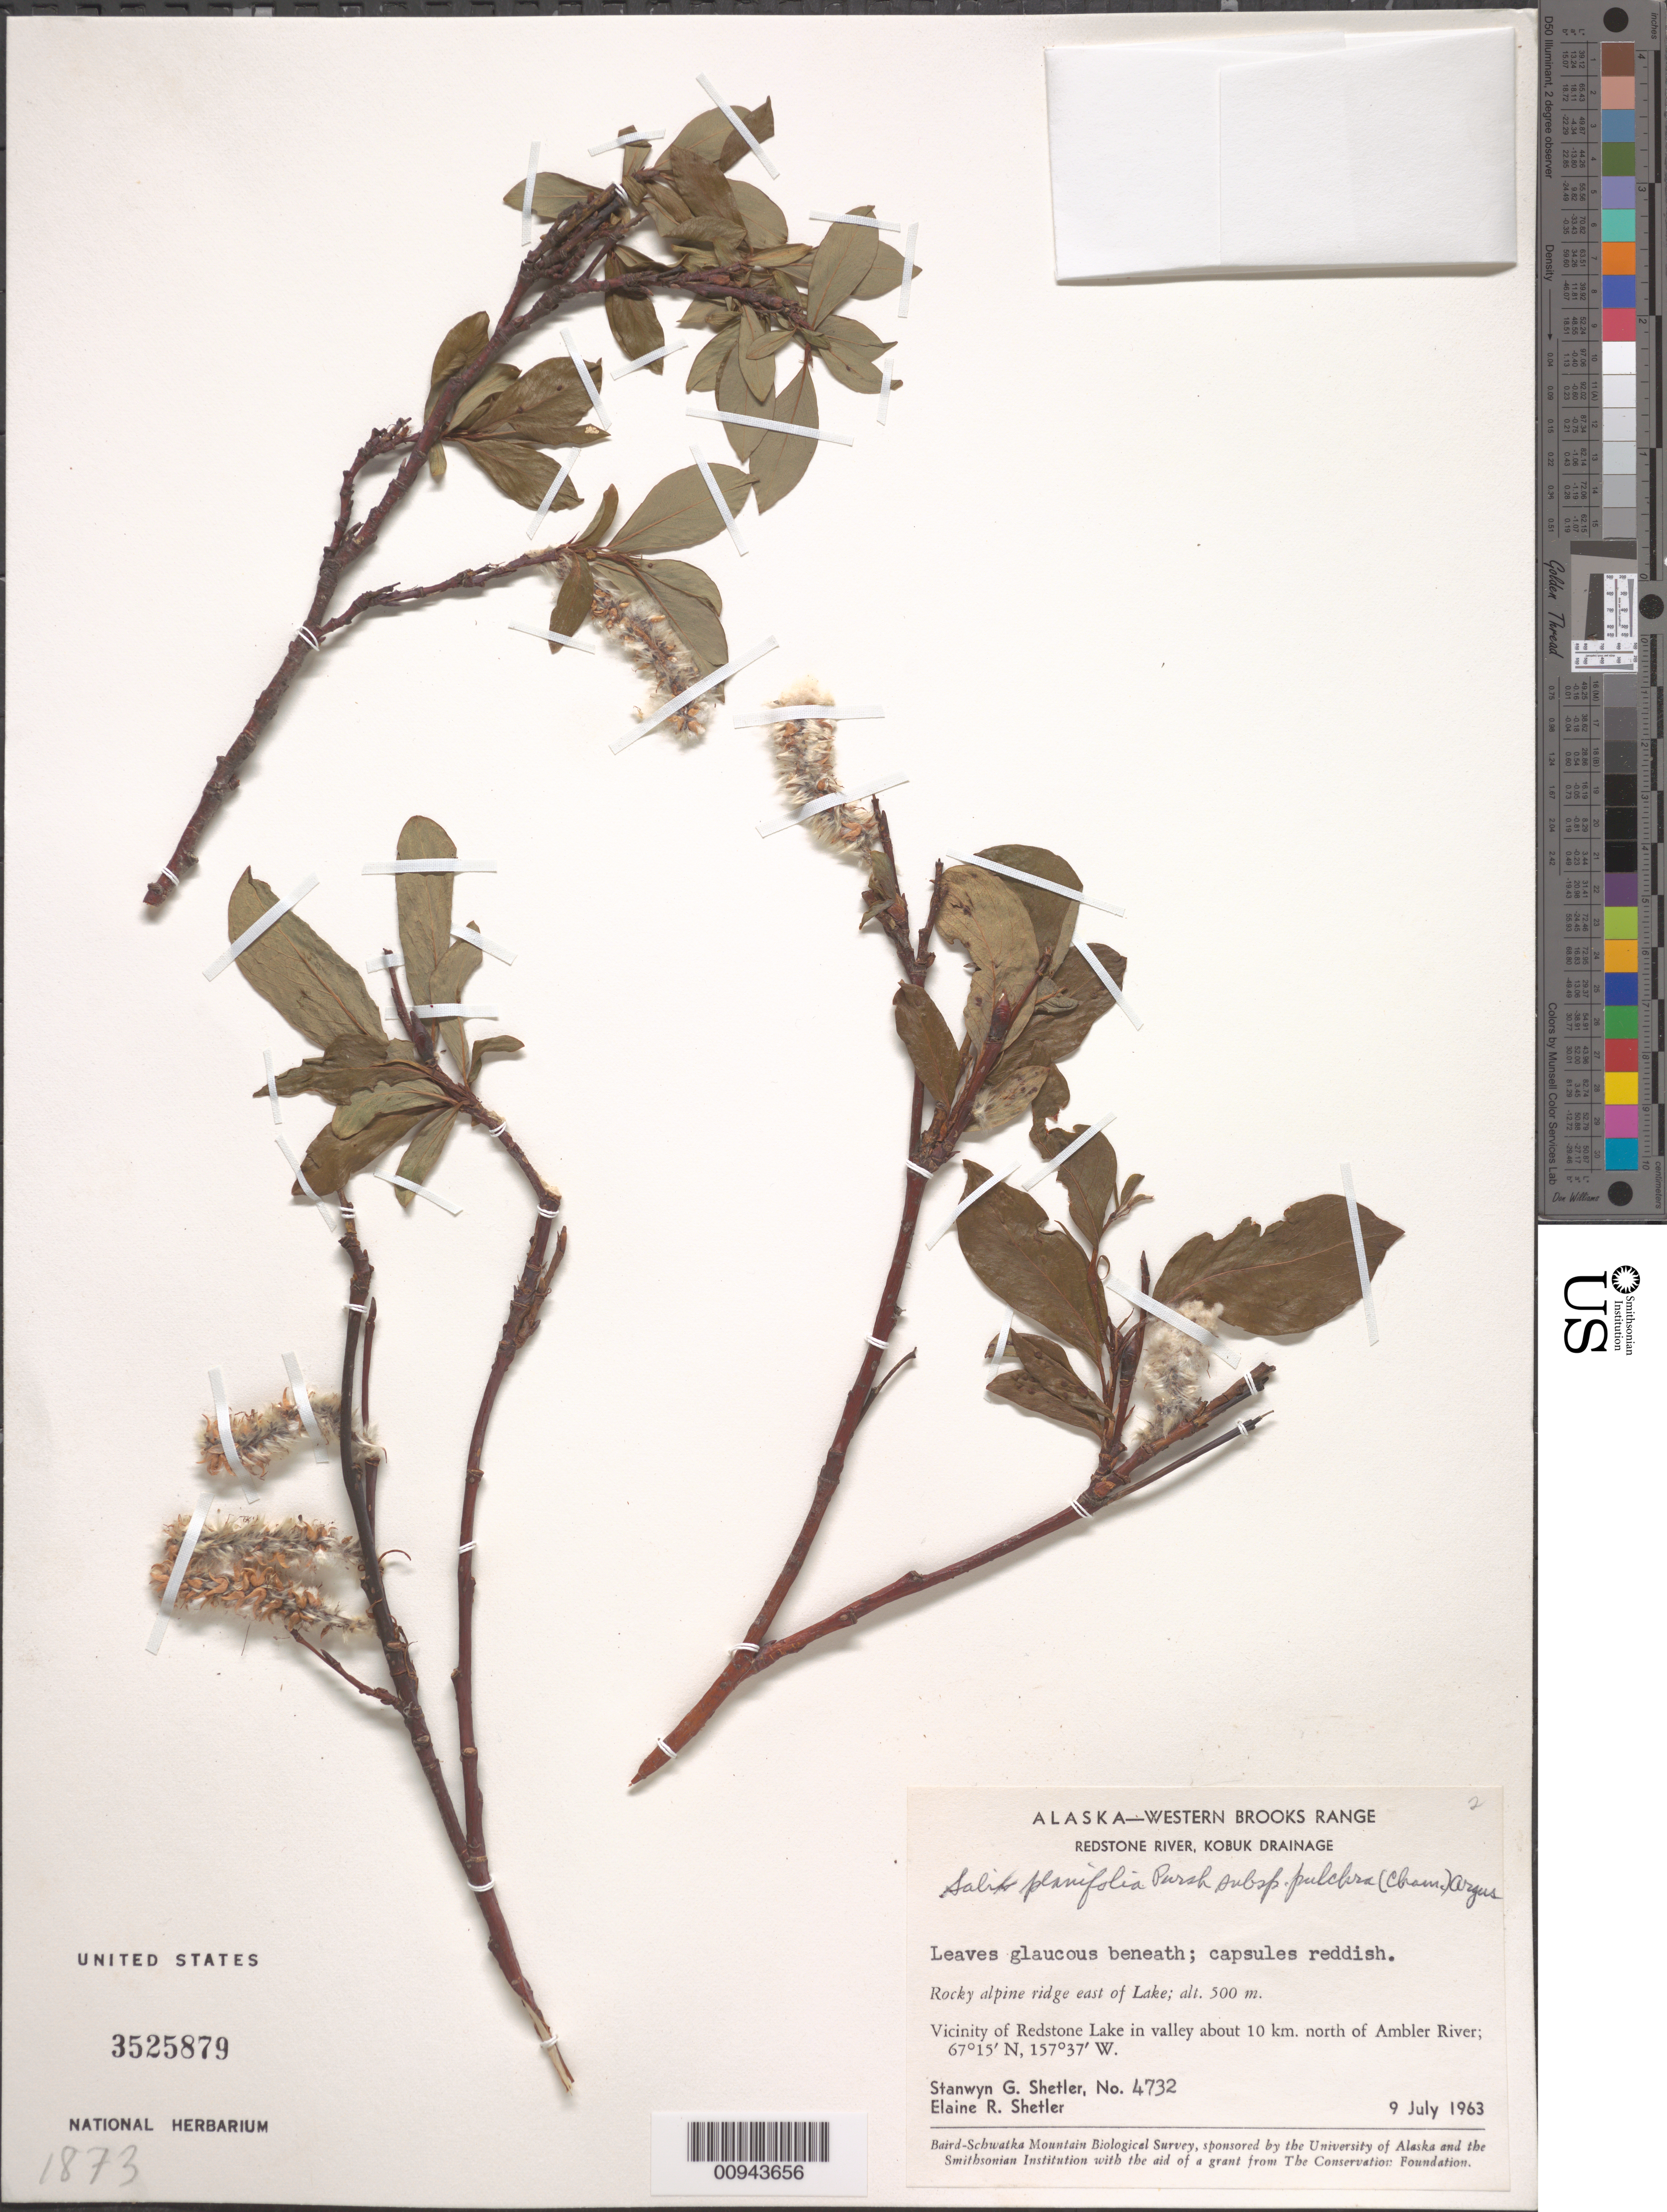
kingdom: Plantae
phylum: Tracheophyta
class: Magnoliopsida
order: Malpighiales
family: Salicaceae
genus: Salix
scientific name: Salix planifolia subsp. pulchra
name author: (Cham.) Argus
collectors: S. Shetler & E. R. Shetler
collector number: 4732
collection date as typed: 09 Jul 1963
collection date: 1963-07-09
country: United States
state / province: Alaska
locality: Vicinity of Redstone Lake in valley about 10 km. north of Ambler River. Western Brooks Range, Redstone River, Kobuk Drainage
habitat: Rocky alpine ridge east of Lake.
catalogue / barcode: US 3525879